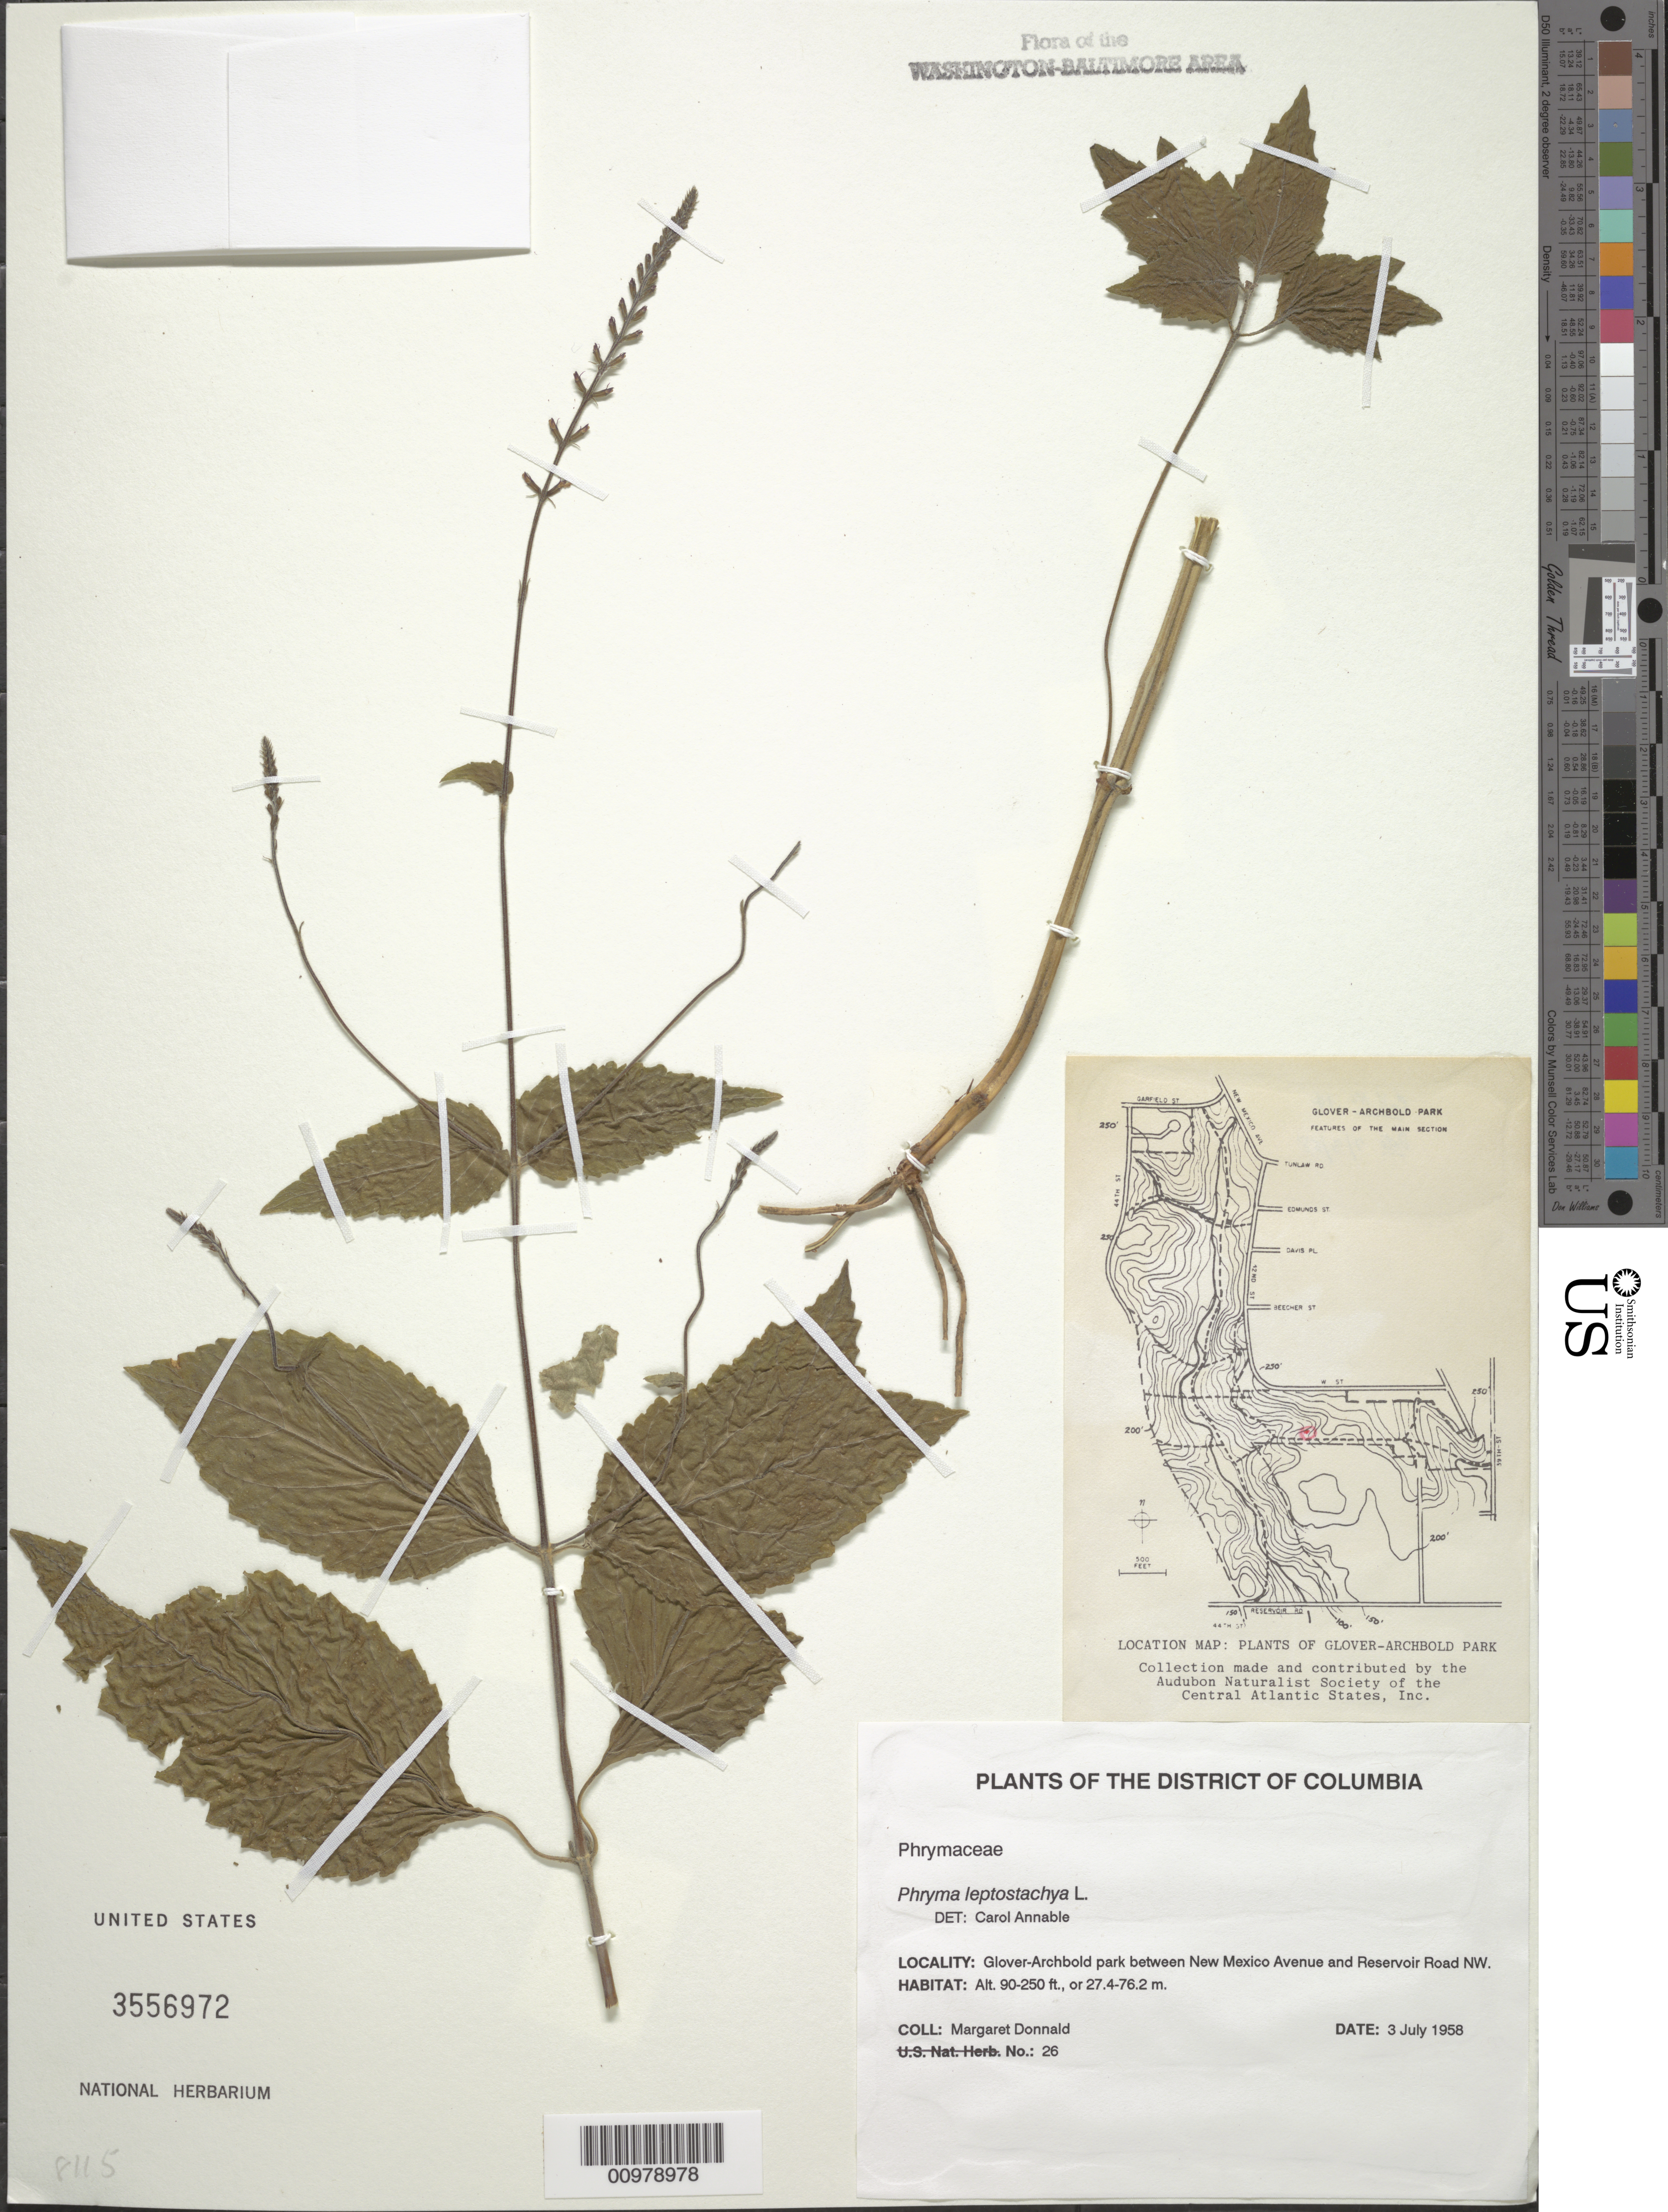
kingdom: Plantae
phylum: Tracheophyta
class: Magnoliopsida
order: Lamiales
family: Phrymaceae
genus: Phryma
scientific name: Phryma leptostachya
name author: L.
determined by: Annable, C. R.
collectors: M. Donnald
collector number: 26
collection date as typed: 3 July 1958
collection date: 1958-07-03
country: United States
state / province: District of Columbia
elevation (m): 27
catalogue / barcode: US 3556972